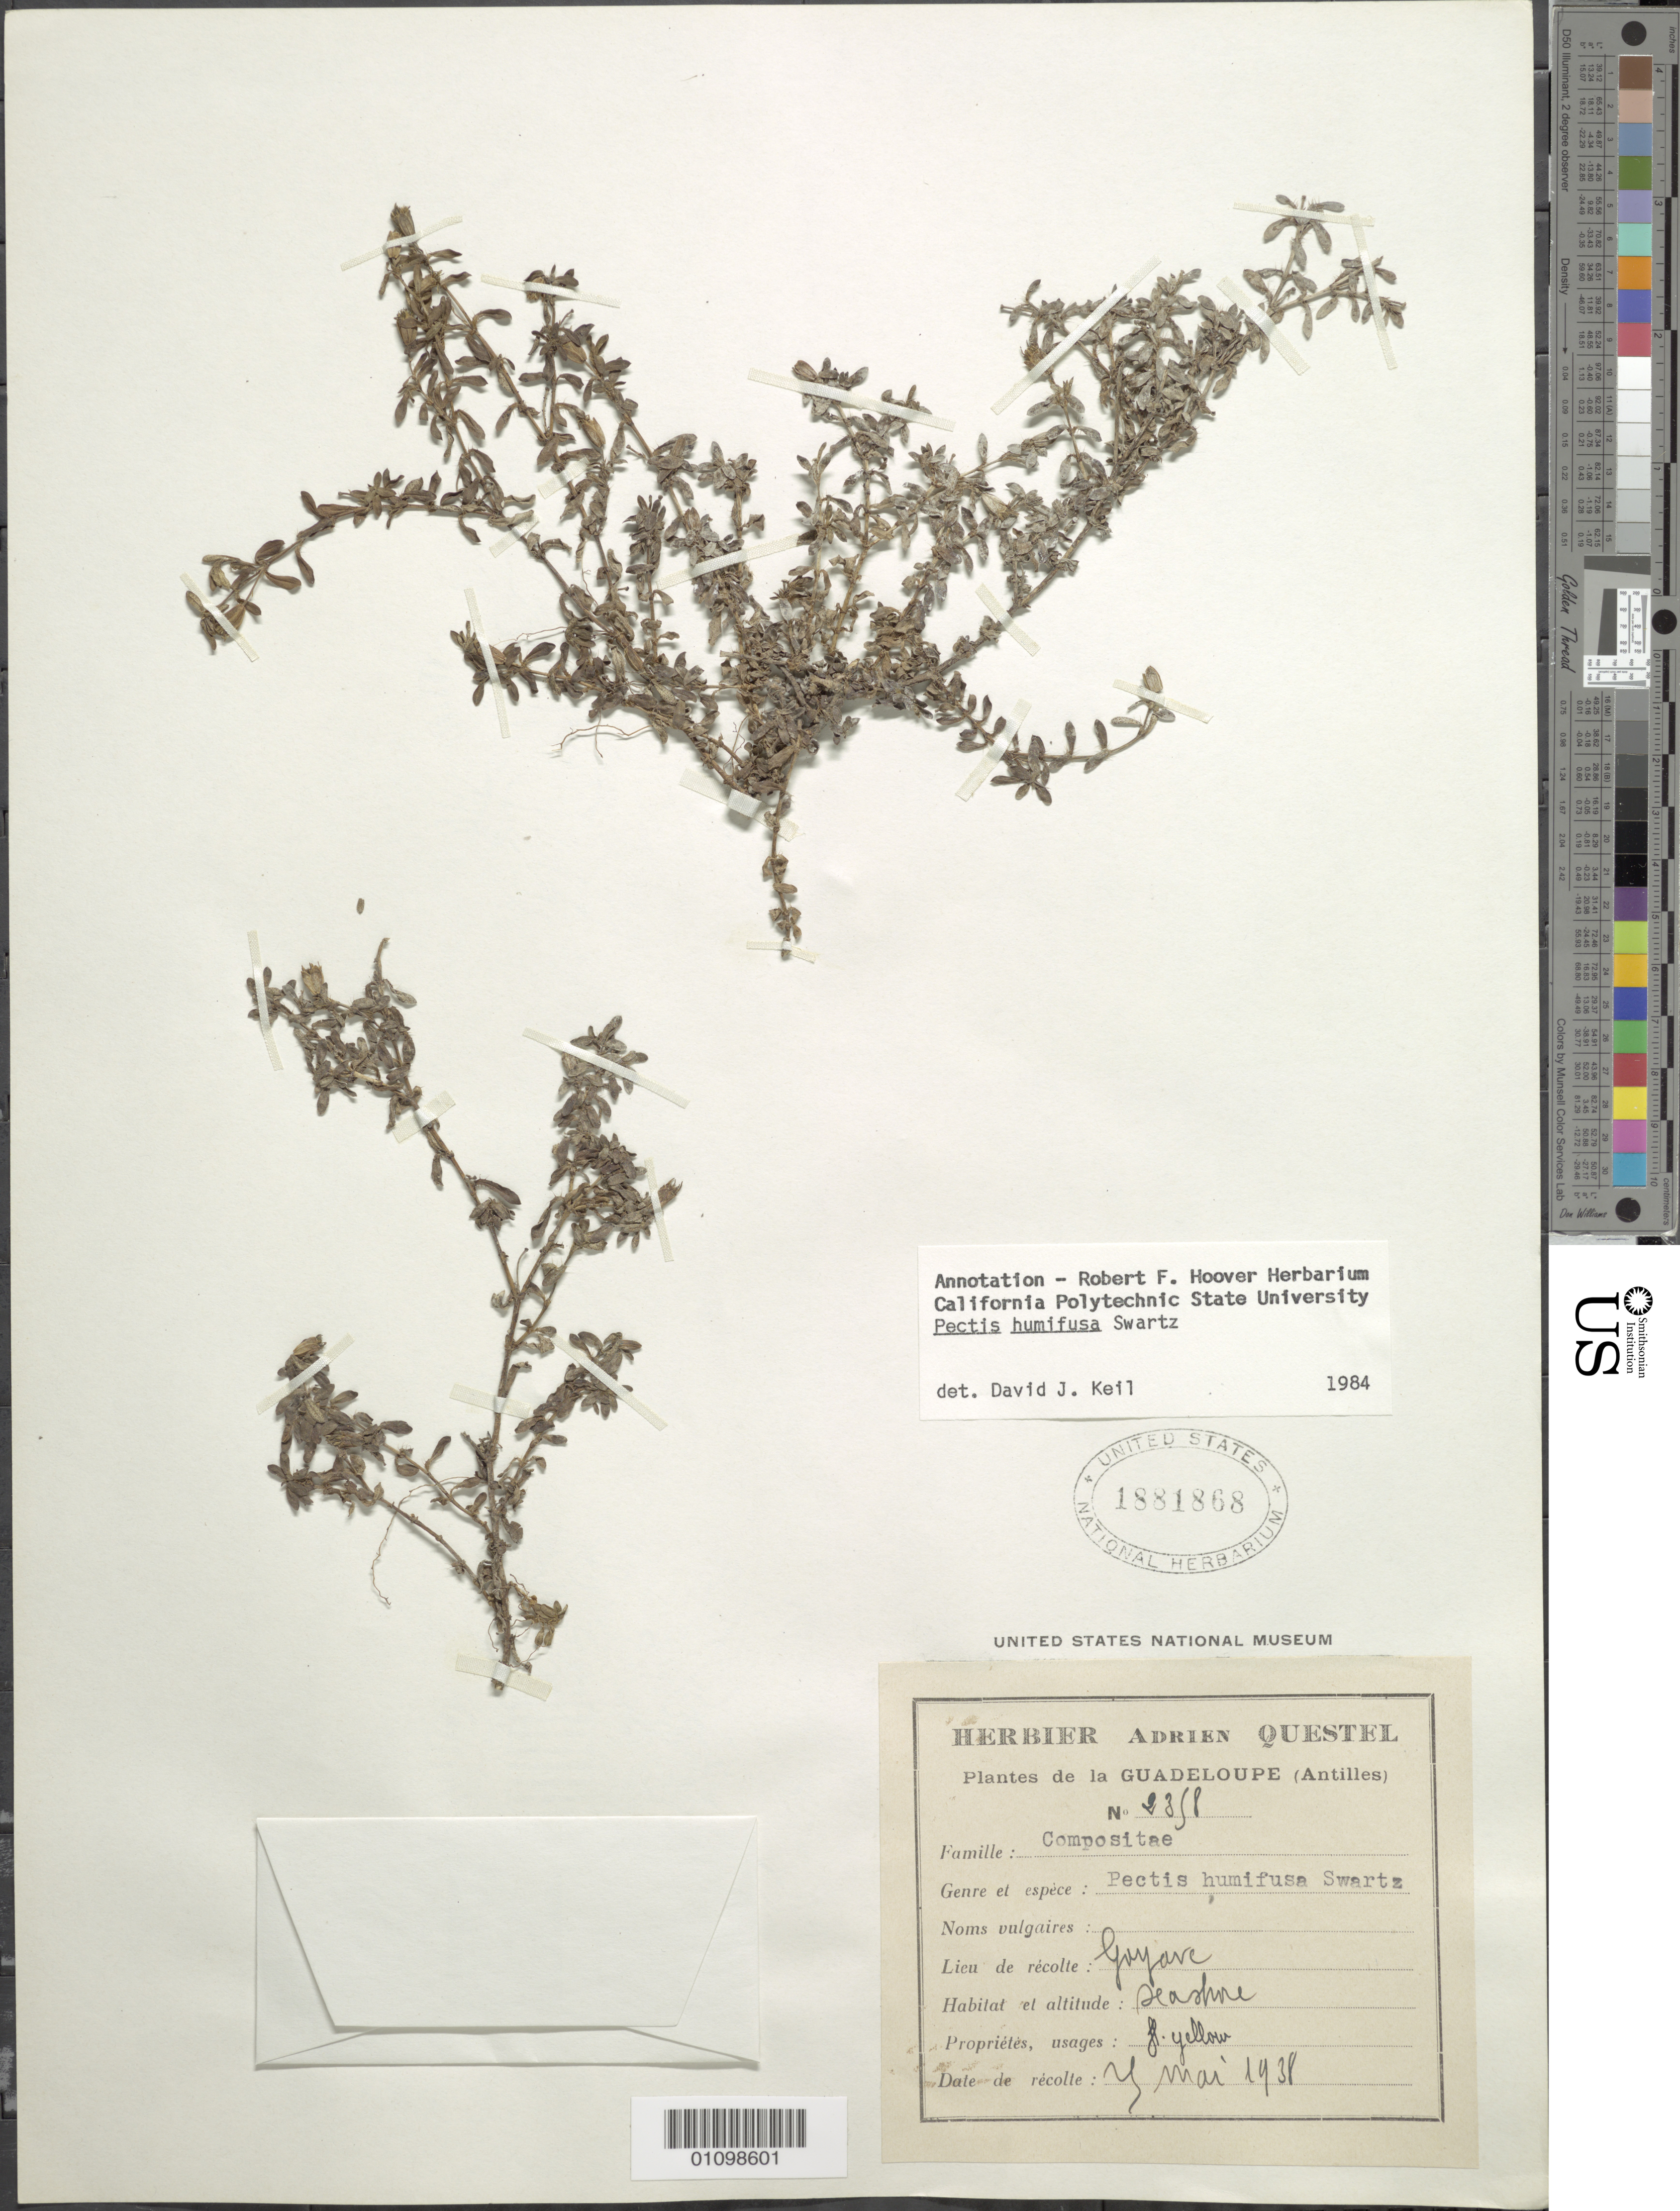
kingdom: Plantae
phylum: Tracheophyta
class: Magnoliopsida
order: Asterales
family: Asteraceae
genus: Pectis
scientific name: Pectis humifusa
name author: Sw.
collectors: A. Questel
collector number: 2318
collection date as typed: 04 May 1938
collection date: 1938-05-04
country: Guadeloupe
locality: Yaymare. Seashore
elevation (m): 0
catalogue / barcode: US 1881868